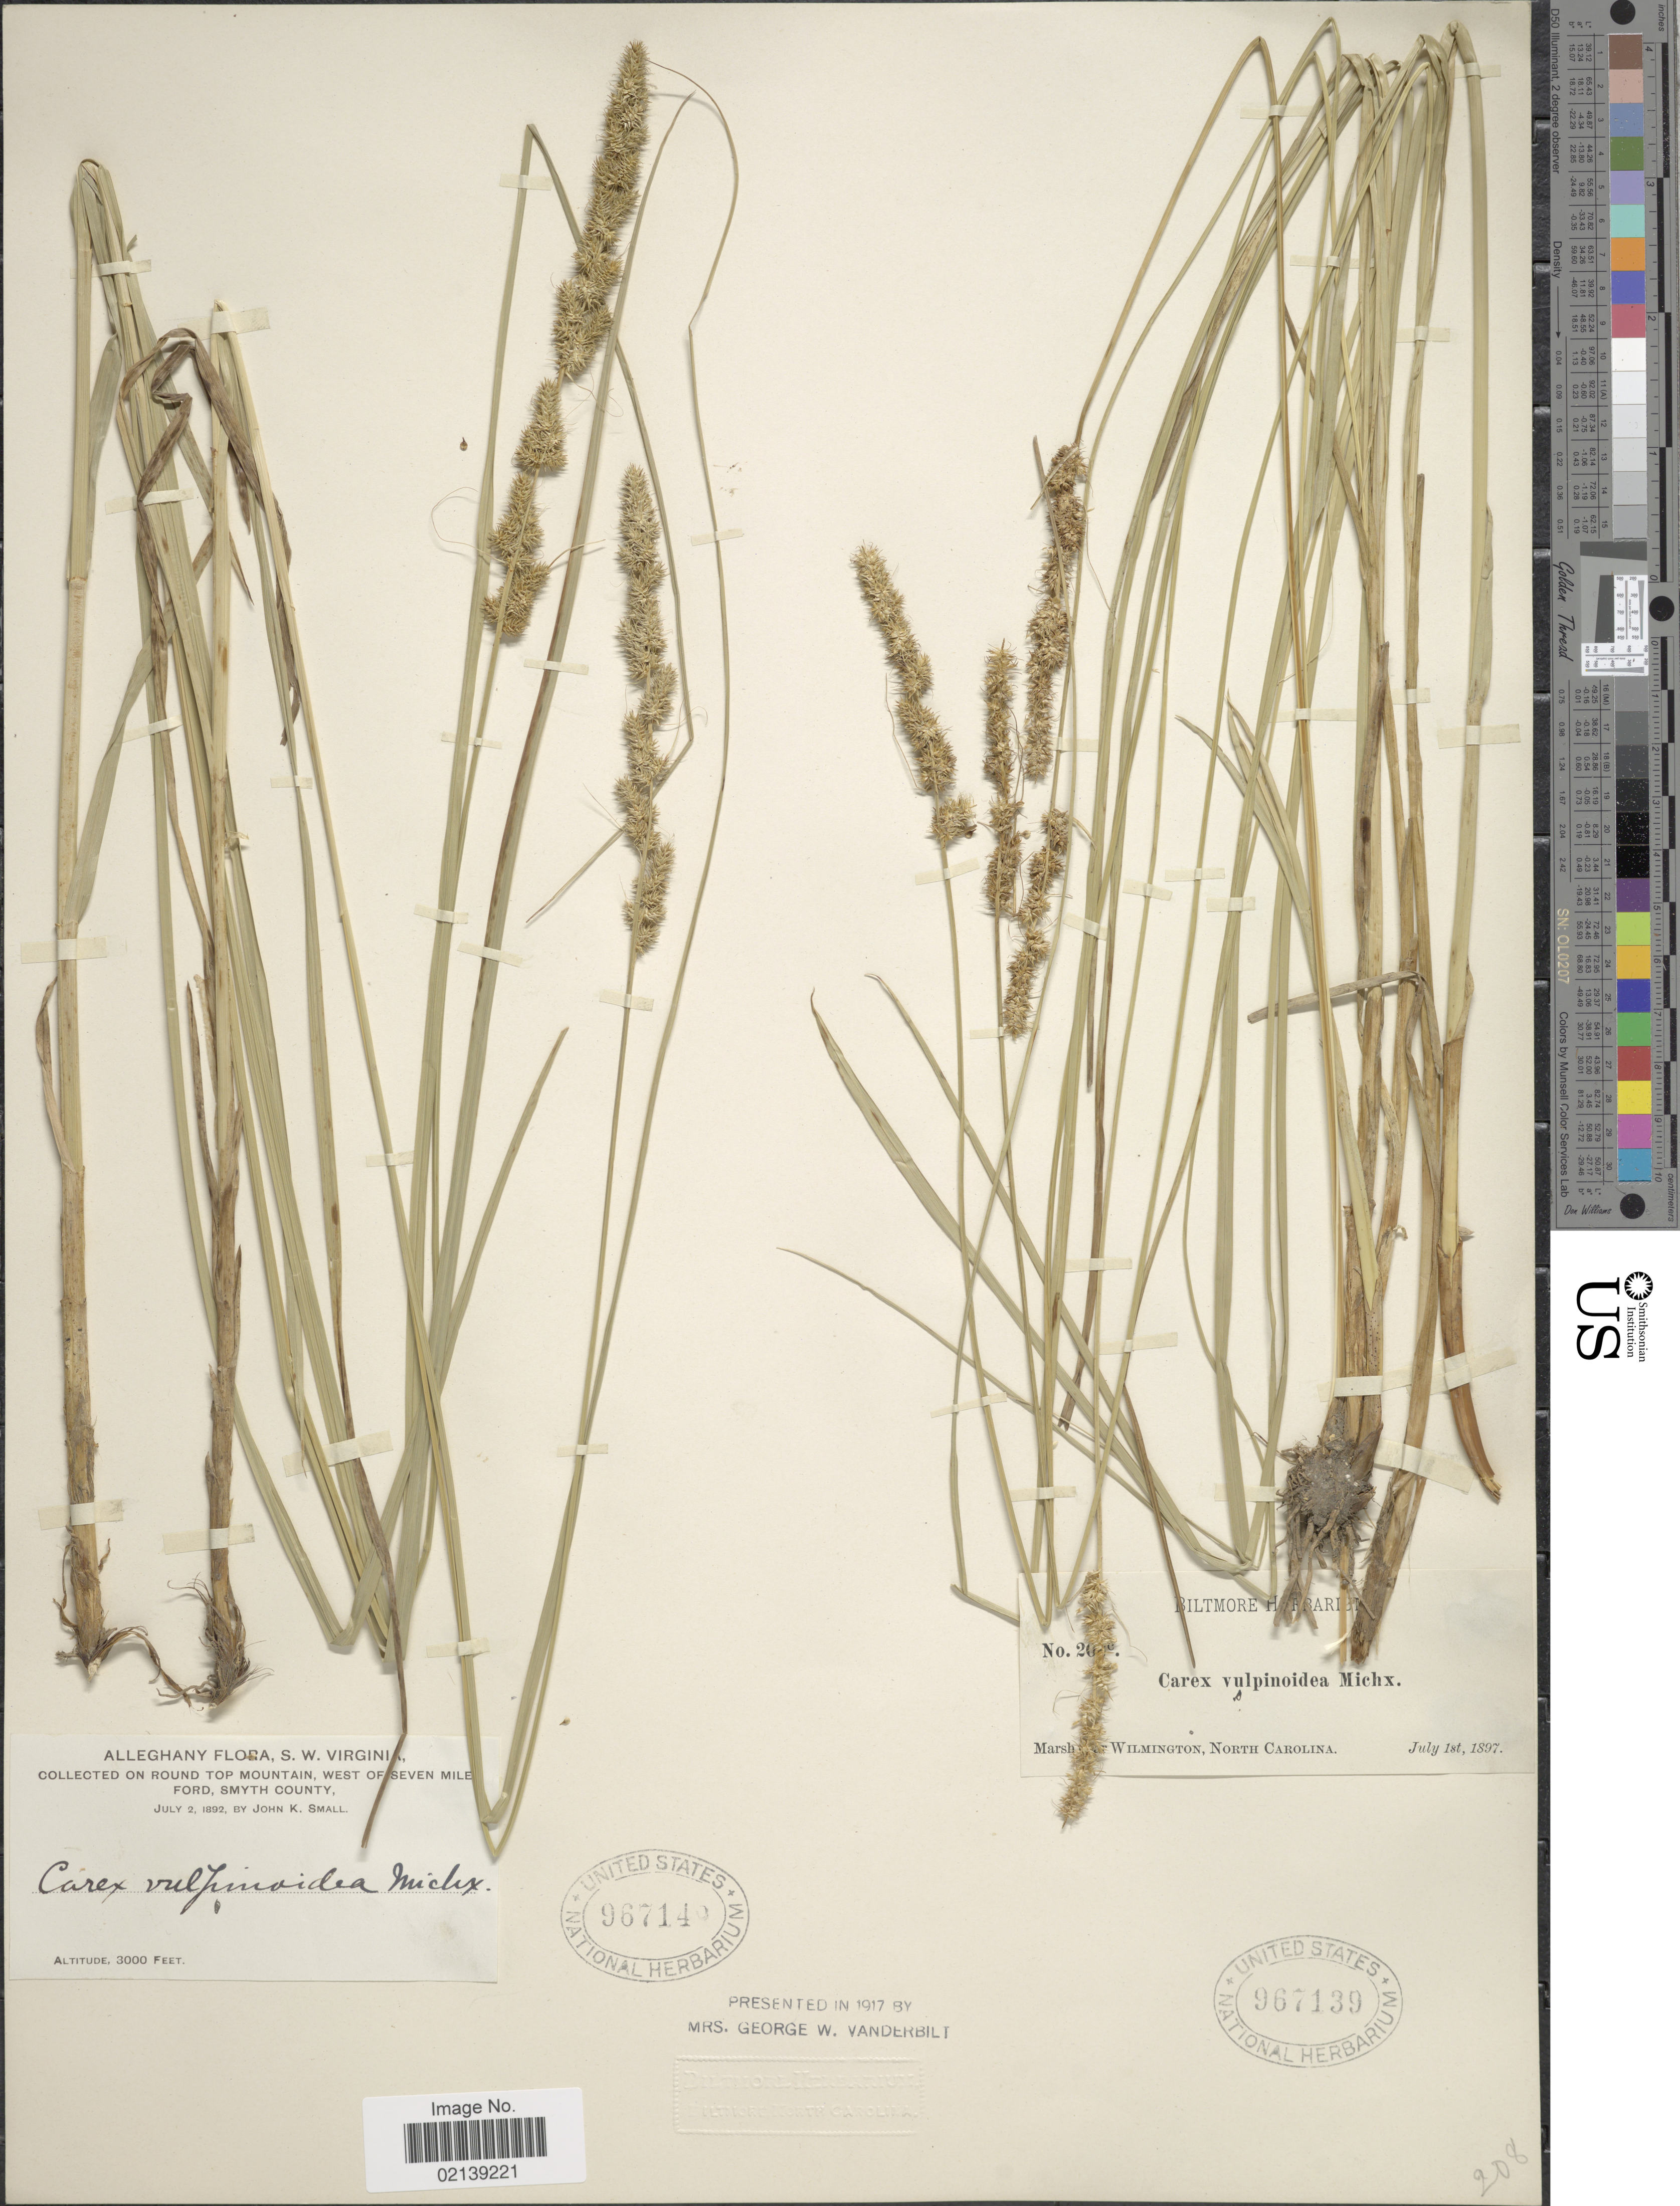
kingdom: Plantae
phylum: Tracheophyta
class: Liliopsida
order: Poales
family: Cyperaceae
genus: Carex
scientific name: Carex vulpinoidea Michx.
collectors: J. K. Small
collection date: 1892-07-02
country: United States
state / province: Virginia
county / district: Smyth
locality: S.W. Virginia, on round Top Mountain, west of Seven Mile Ford, Smyth County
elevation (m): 914